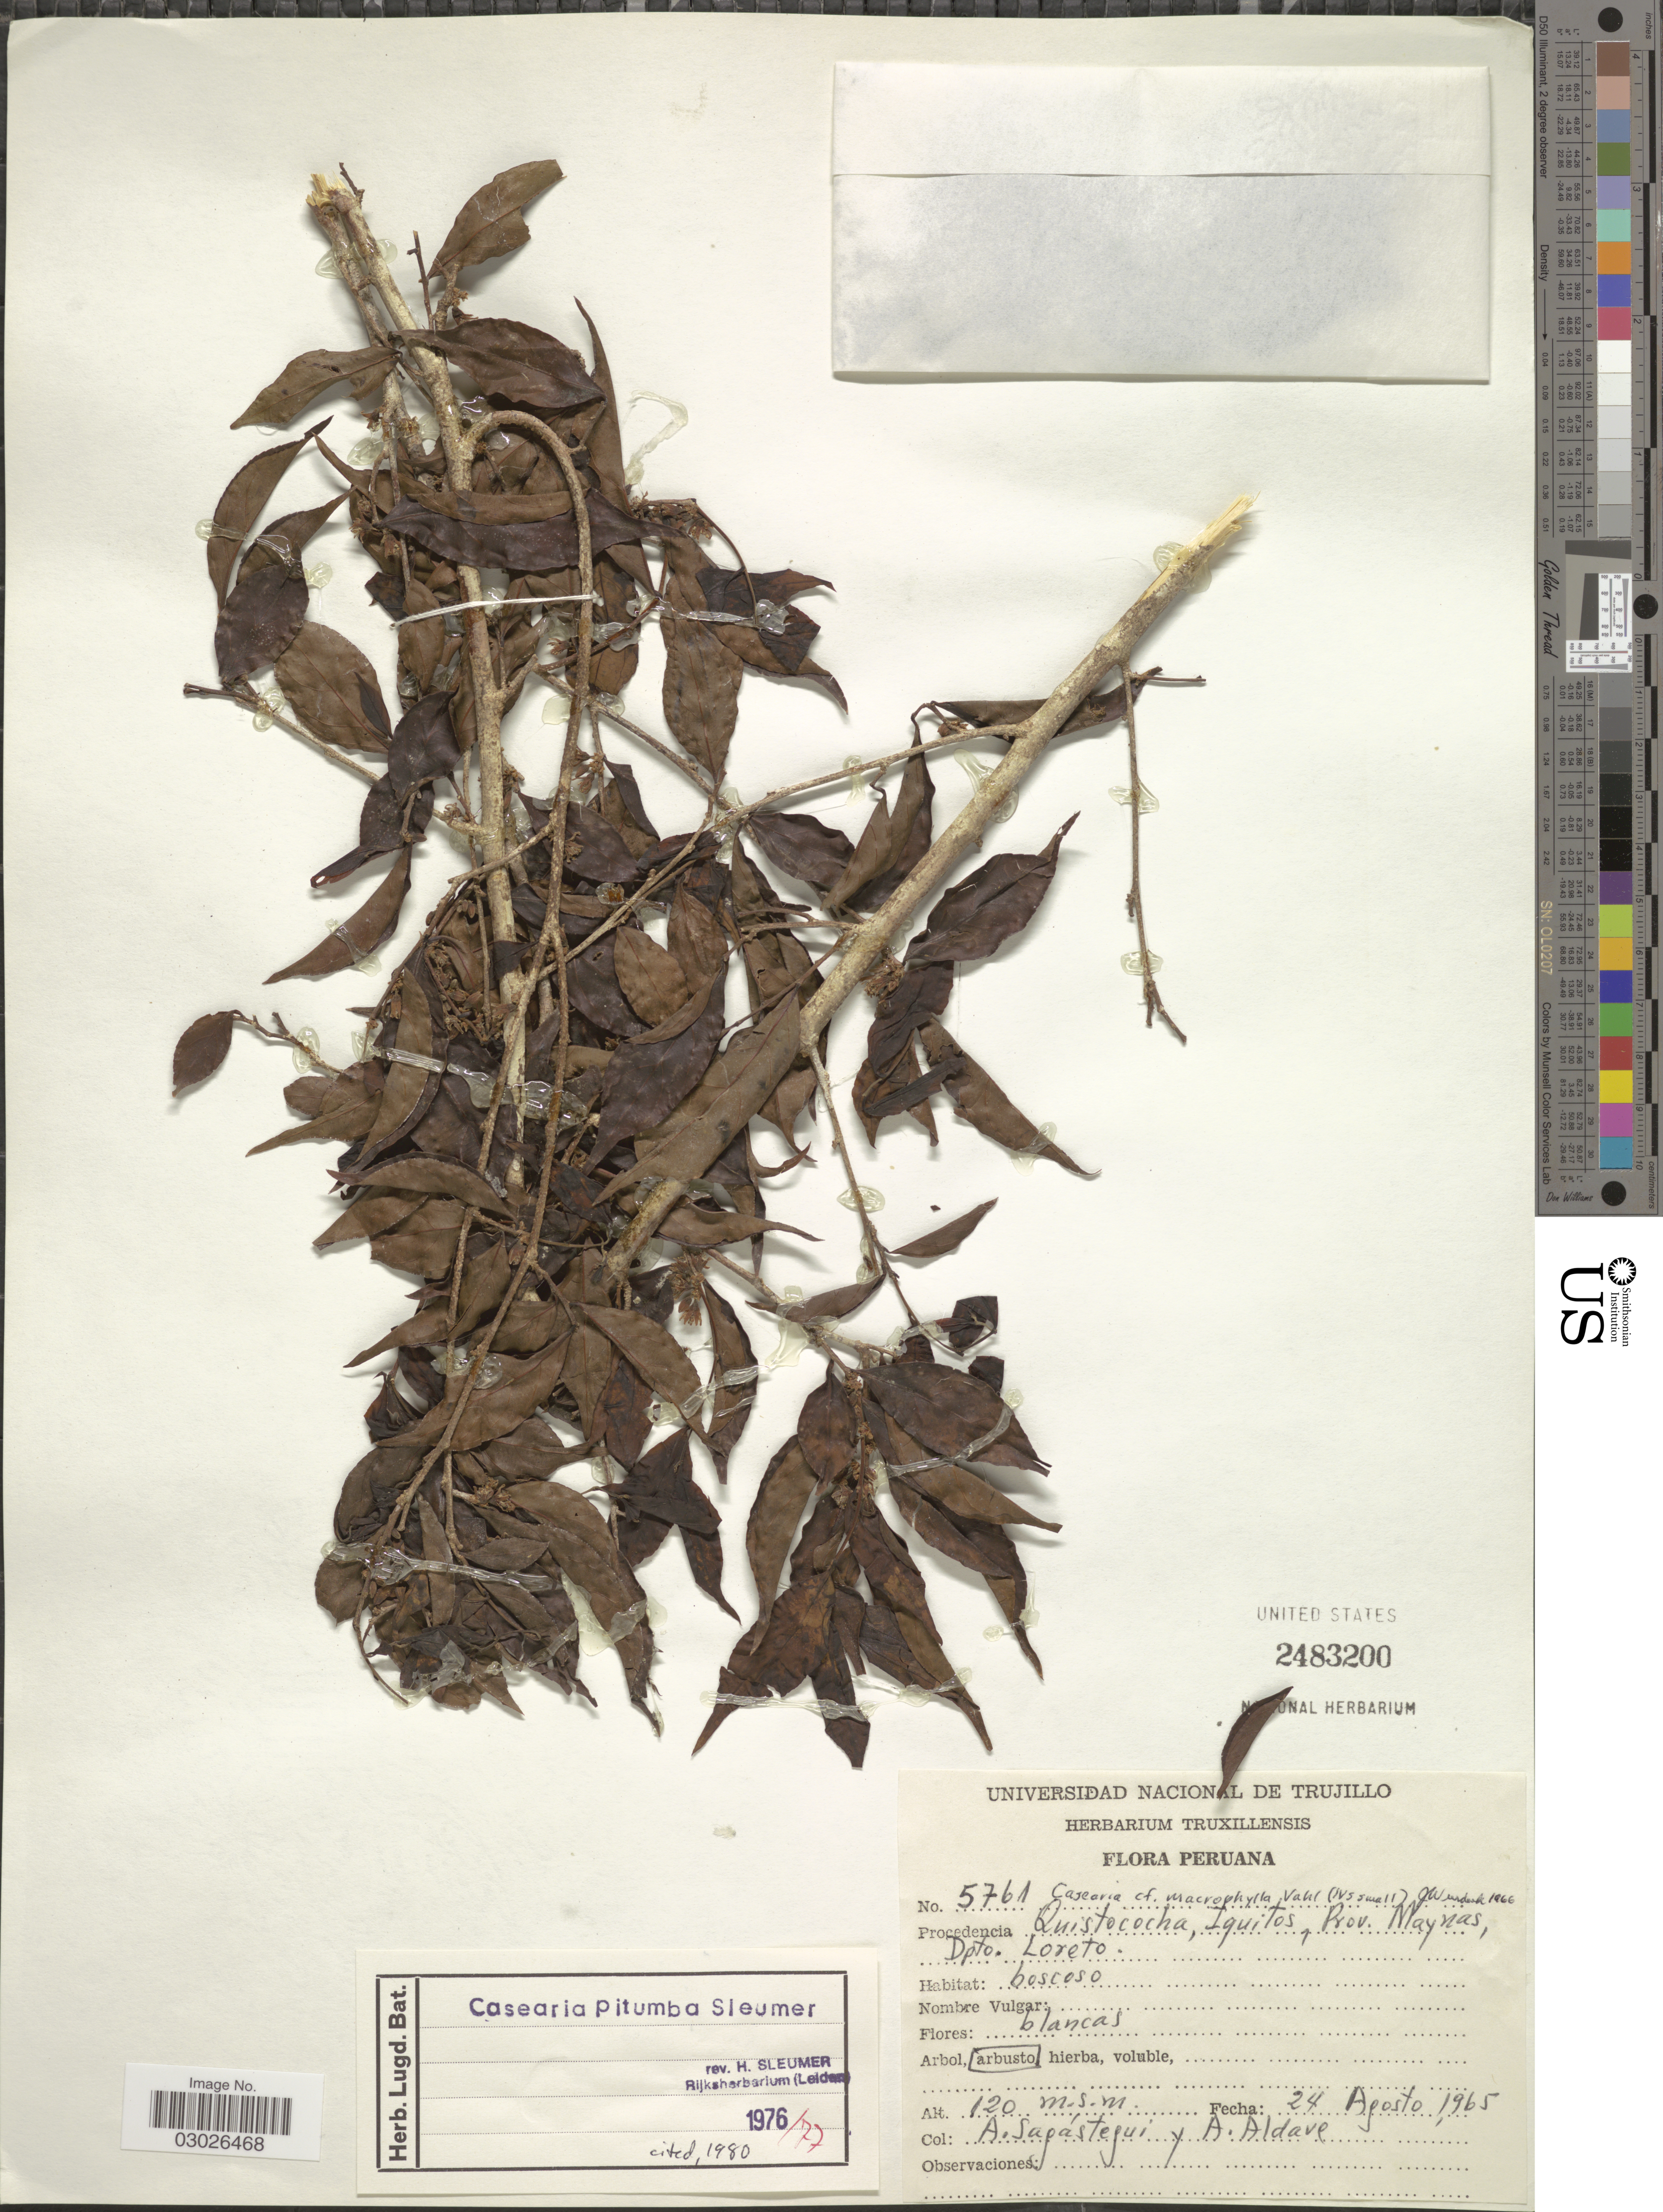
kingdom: Plantae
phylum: Tracheophyta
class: Magnoliopsida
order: Malpighiales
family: Salicaceae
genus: Casearia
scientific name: Casearia pitumba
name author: Sleumer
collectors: A. Sagastegui & A. Aldave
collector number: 5761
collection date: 1965-08-24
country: Peru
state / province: Loreto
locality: Procedencia Quistococha, Iquitos, Prov. Maynas, Dpto. Loreto.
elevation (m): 120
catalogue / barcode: US 2483200